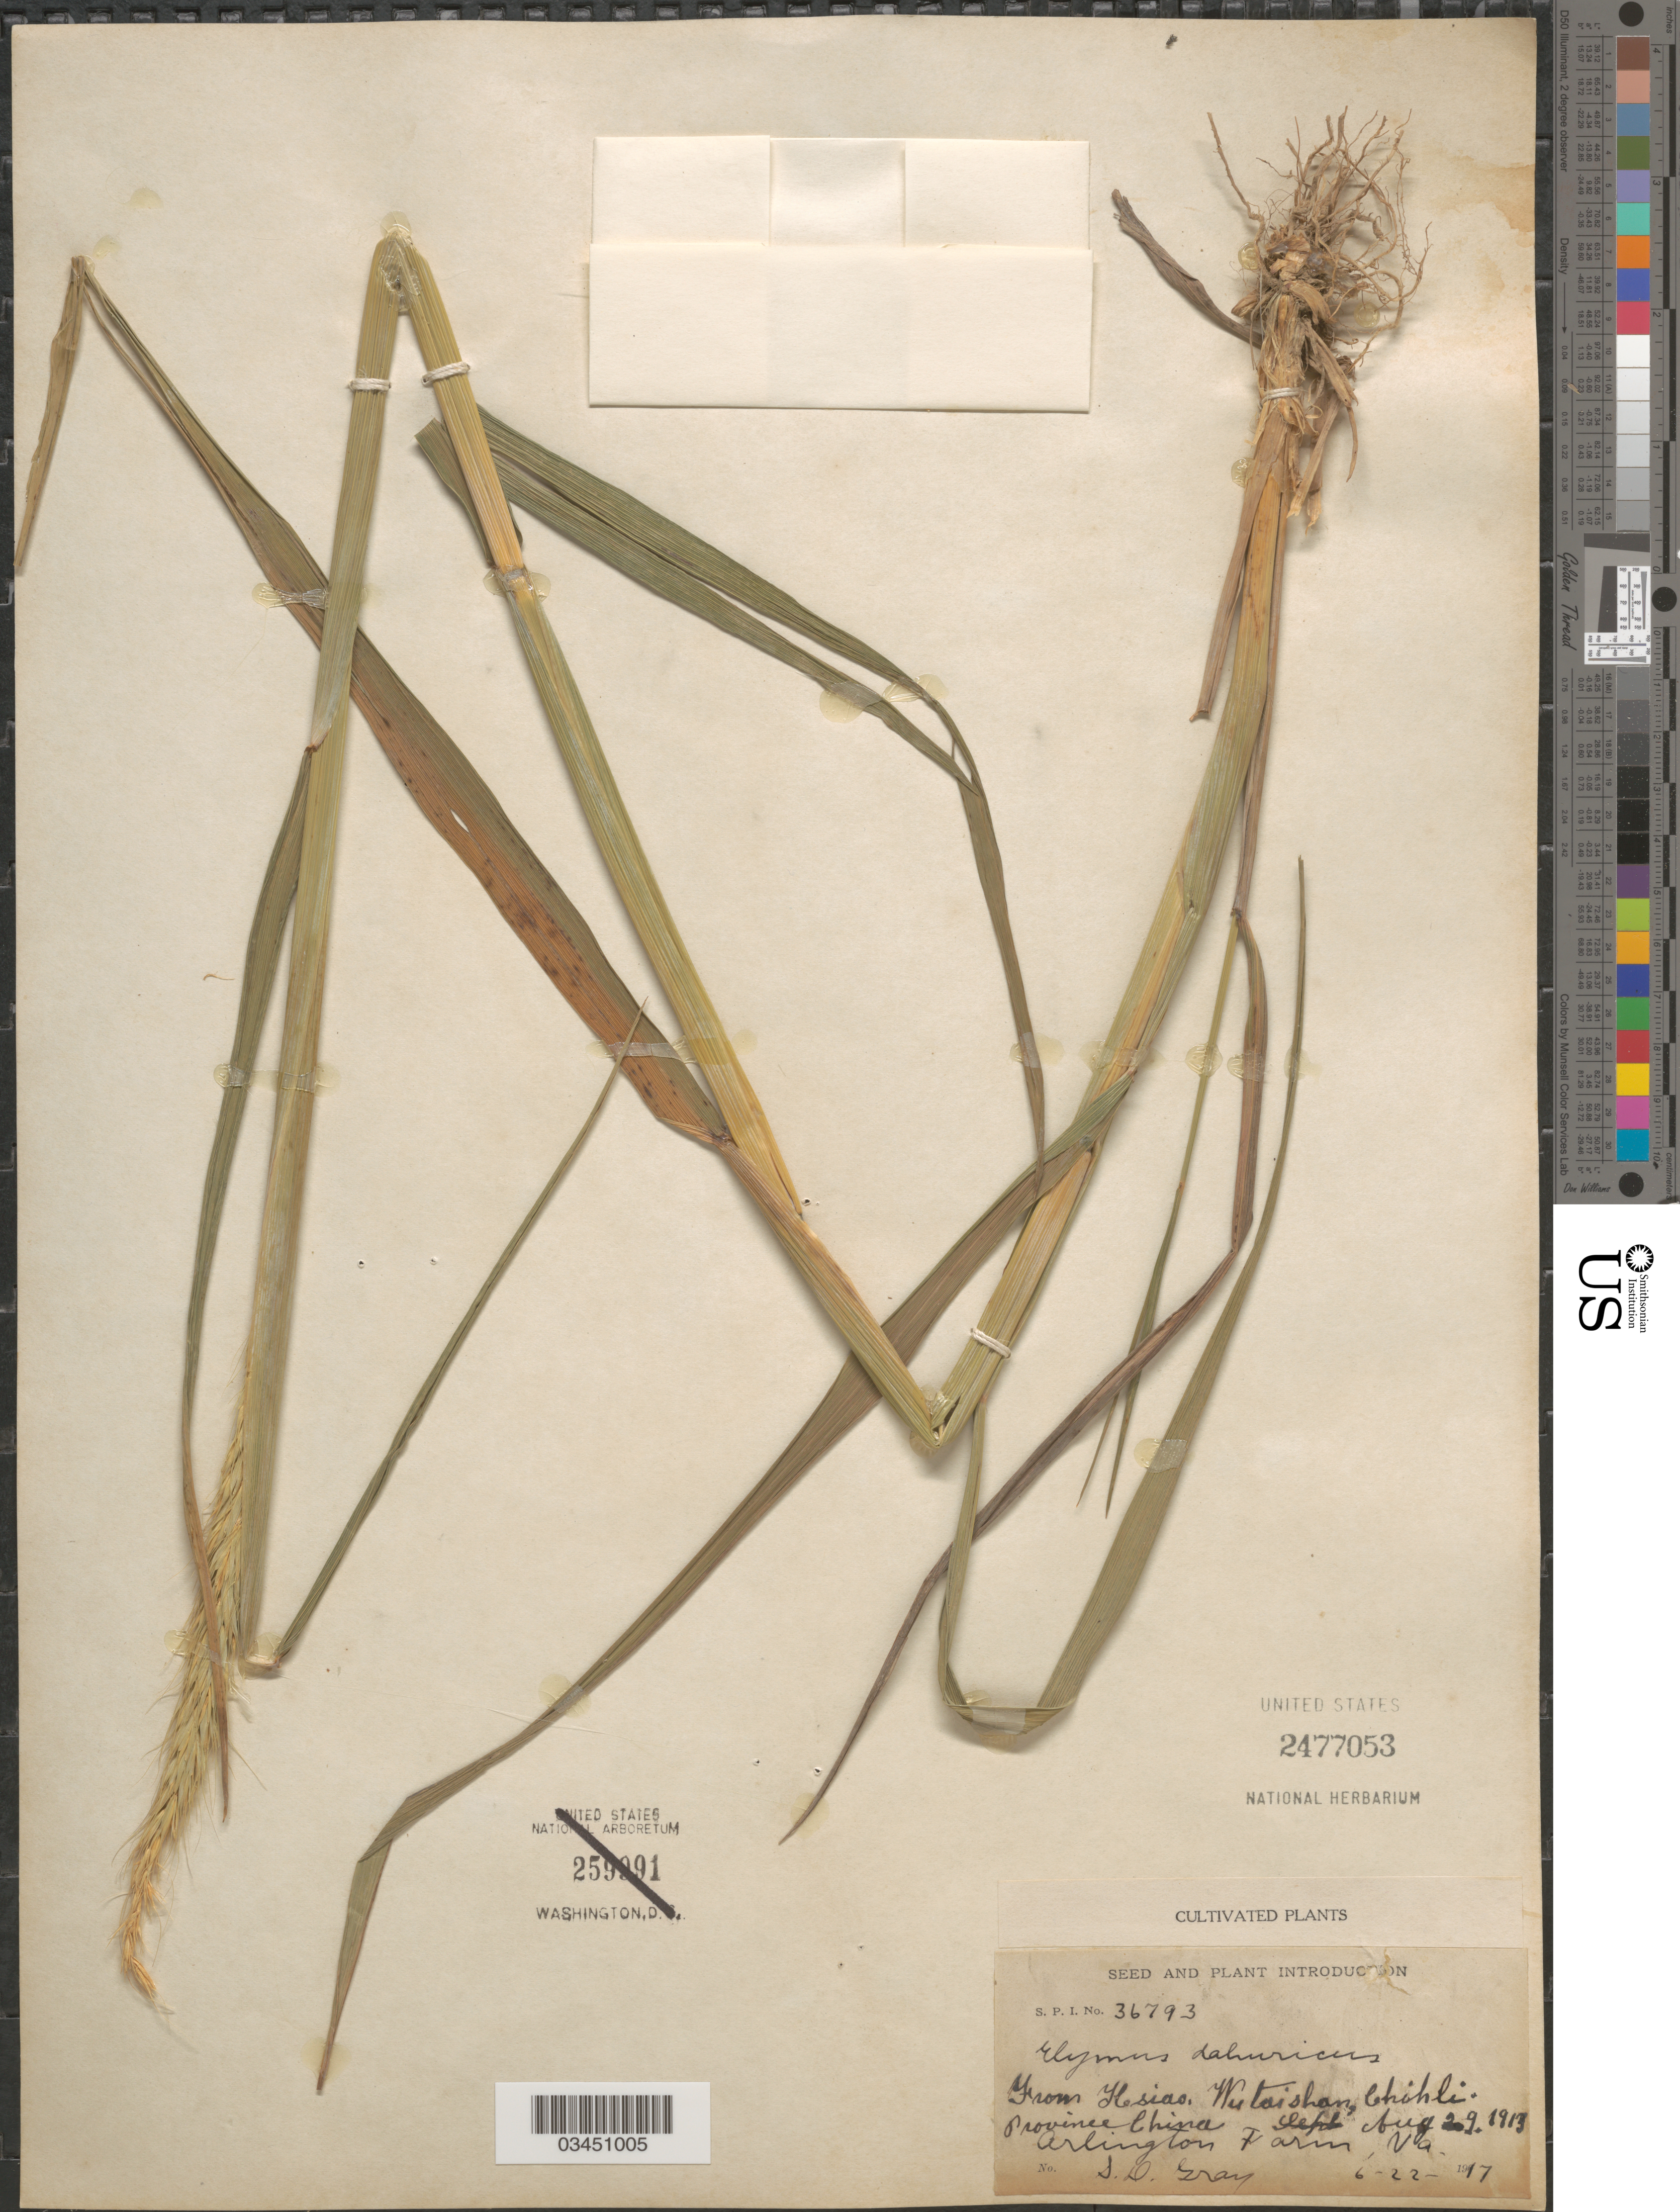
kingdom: Plantae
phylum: Tracheophyta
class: Liliopsida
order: Poales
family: Poaceae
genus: Elymus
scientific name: Elymus dahuricus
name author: Turcz. ex Griseb.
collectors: S. D. Gray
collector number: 36793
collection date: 1917-06-22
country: United States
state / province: Virginia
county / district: Arlington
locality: Arlington Farm.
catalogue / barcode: US 2477053